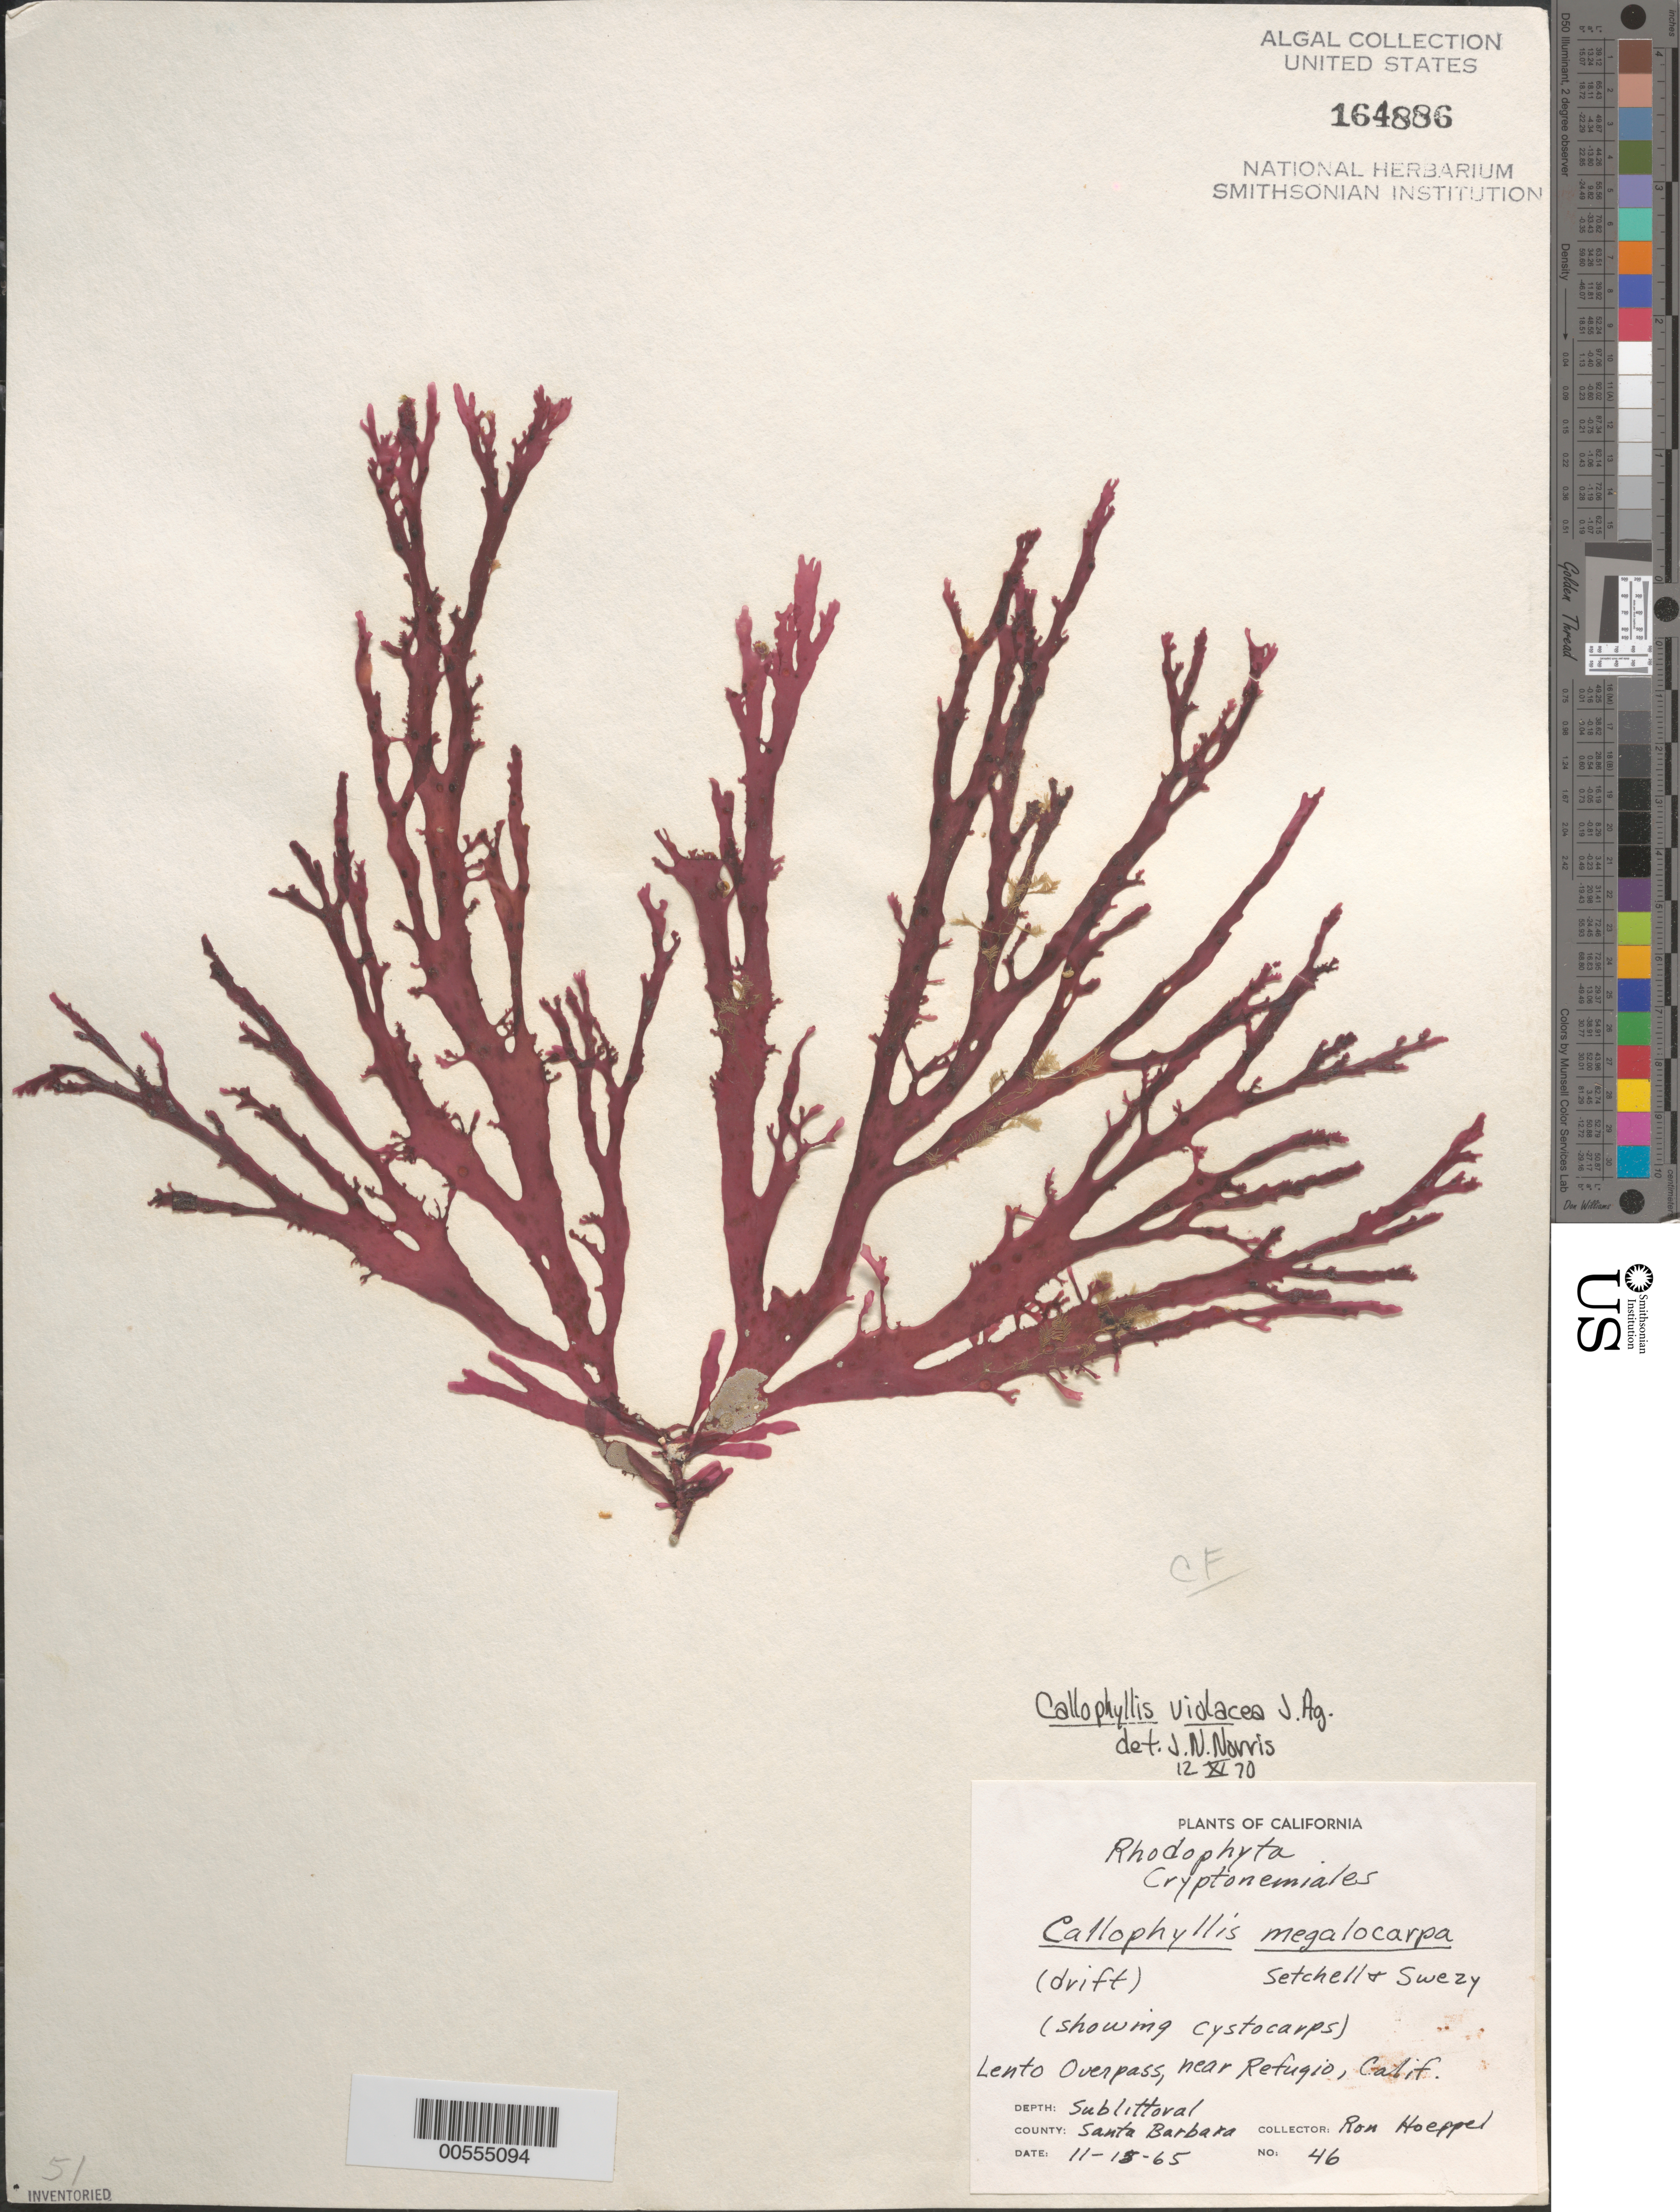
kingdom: Plantae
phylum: Rhodophyta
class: Florideophyceae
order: Gigartinales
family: Kallymeniaceae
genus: Callophyllis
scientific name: Callophyllis violacea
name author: J. Agardh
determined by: Norris, James N.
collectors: R. Hoeppel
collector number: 46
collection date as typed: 15 Nov 1965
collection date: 1965-11-15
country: United States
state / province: California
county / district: Santa Barbara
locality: Lento Overpass, near Refugio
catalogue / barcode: US 164886